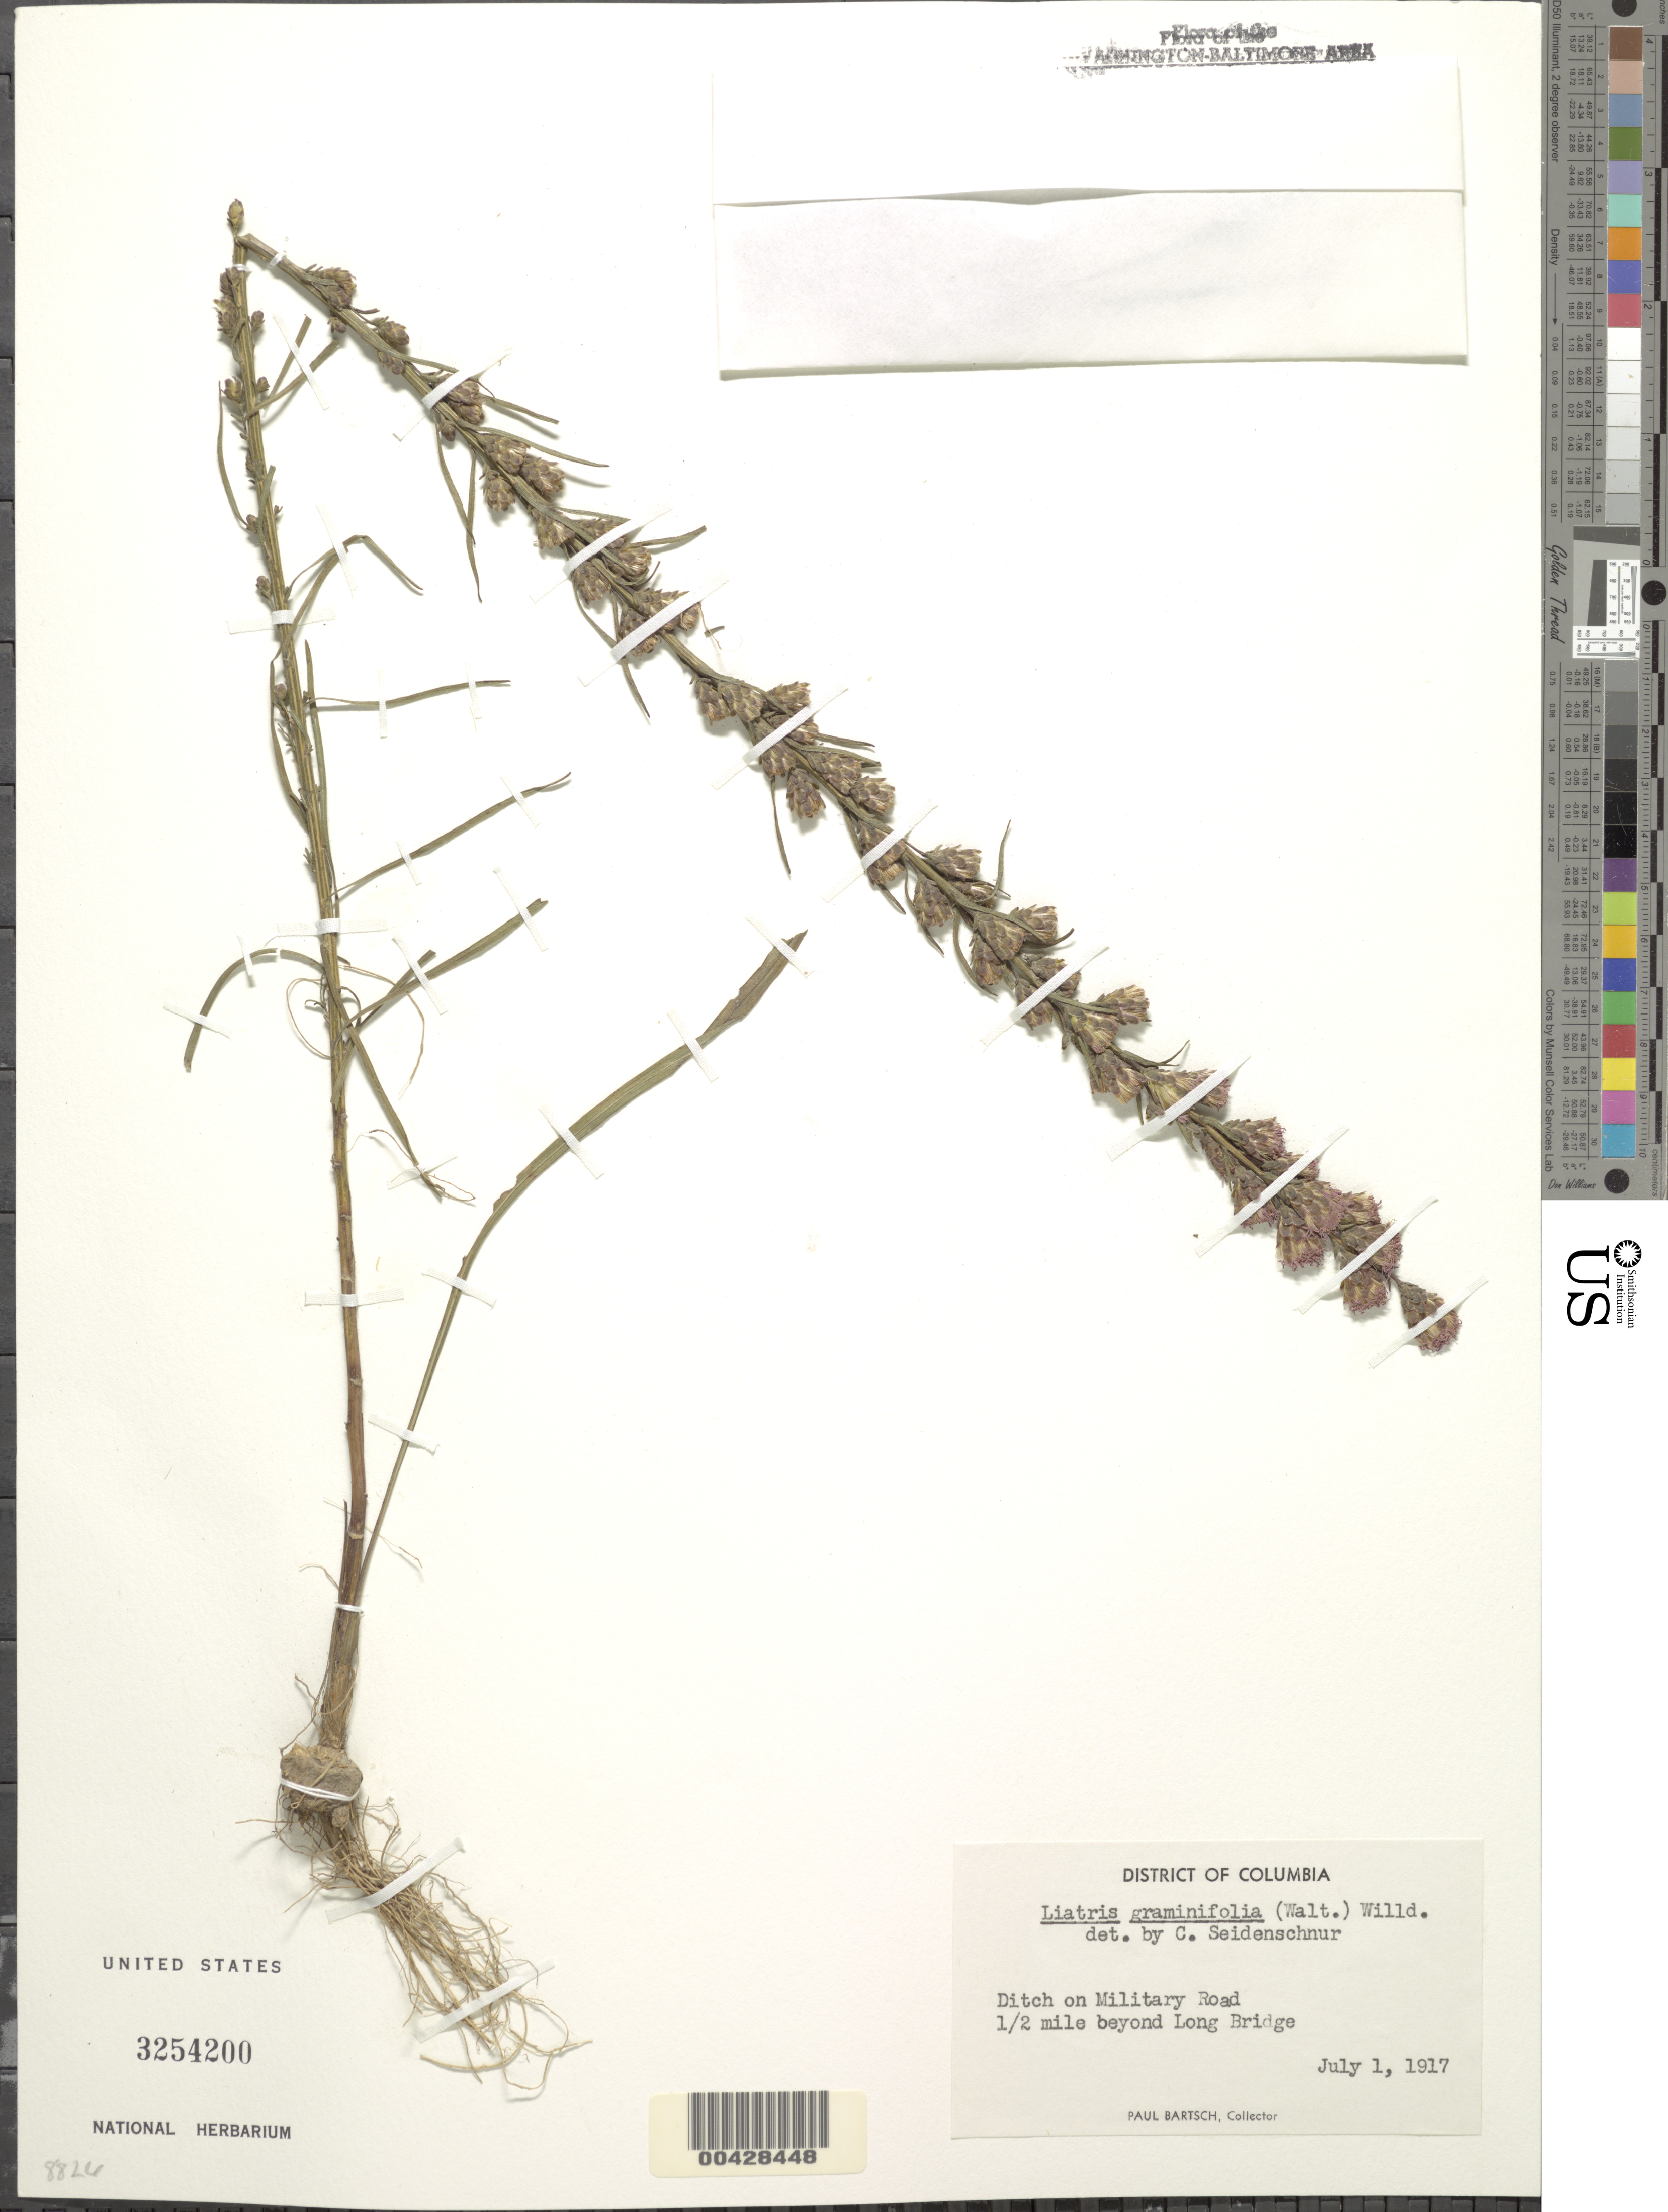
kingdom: Plantae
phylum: Tracheophyta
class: Magnoliopsida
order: Asterales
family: Asteraceae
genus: Liatris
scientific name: Liatris pilosa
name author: (Aiton) Willd.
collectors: P. Bartsch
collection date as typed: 01 Jul 1917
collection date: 1917-07-01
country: United States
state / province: District of Columbia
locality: Military Road, beyond Long Bridge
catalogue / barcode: US 3254200